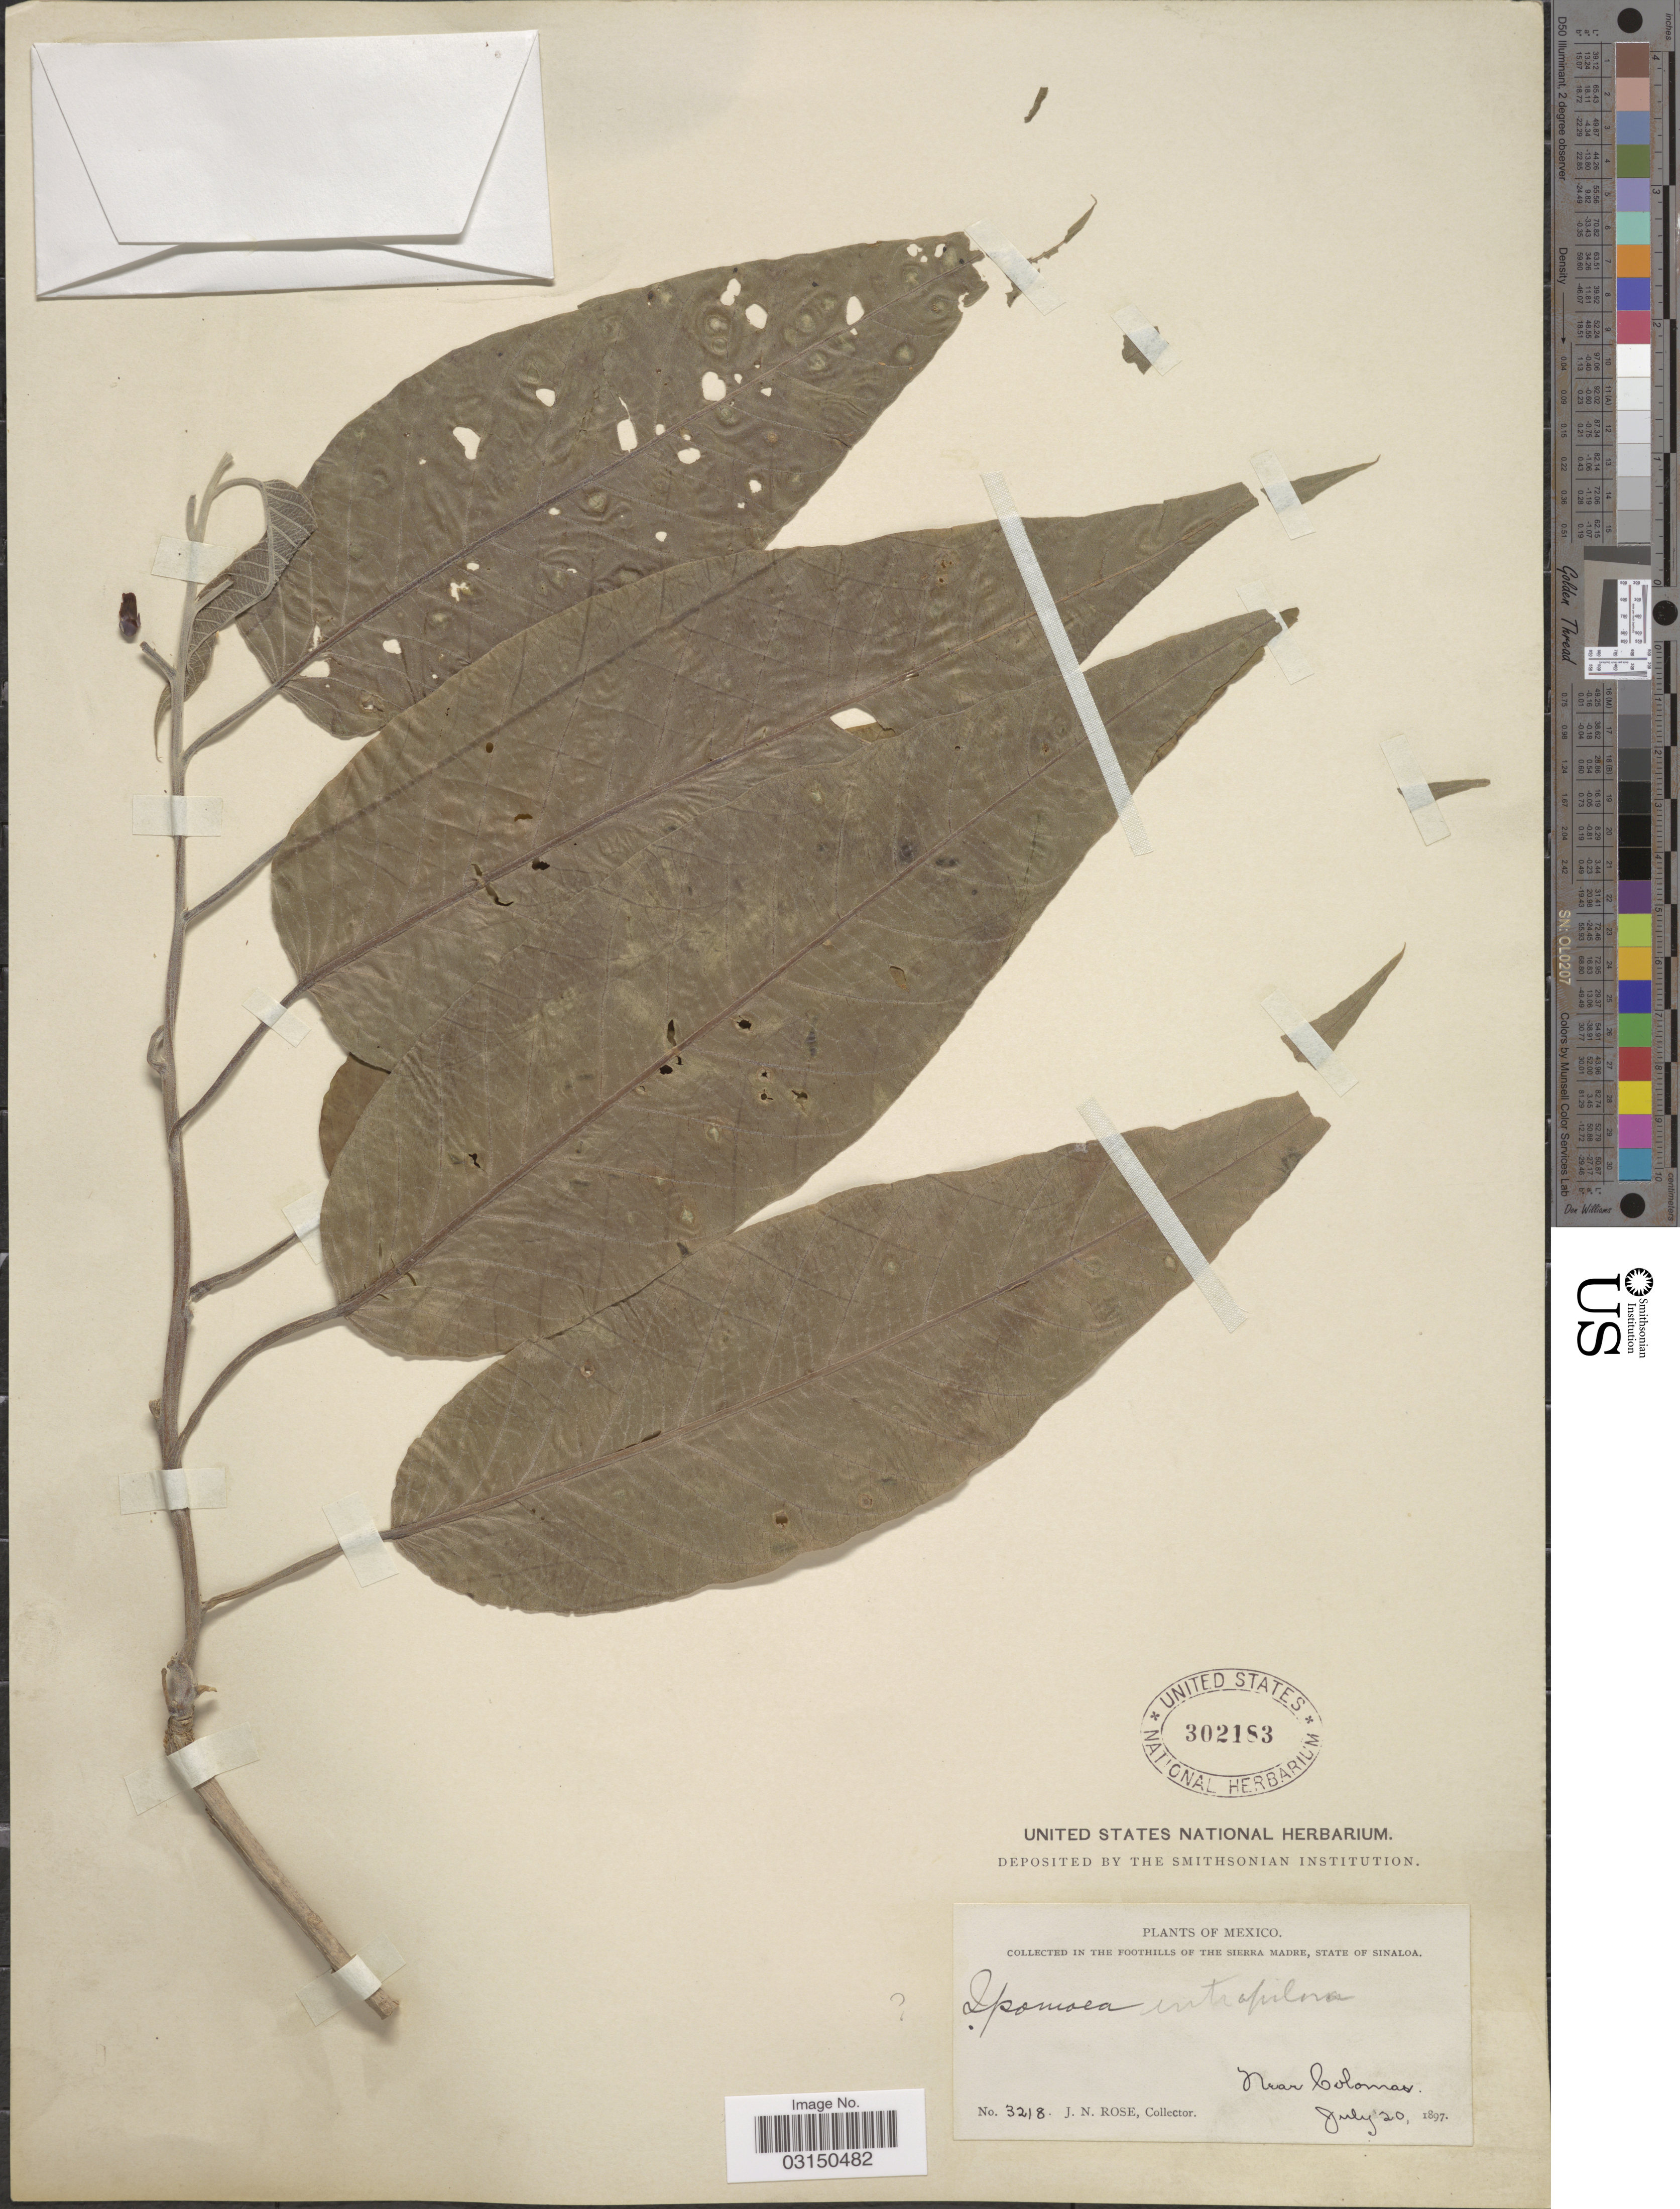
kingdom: Plantae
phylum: Tracheophyta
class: Magnoliopsida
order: Solanales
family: Convolvulaceae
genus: Ipomoea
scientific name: Ipomoea intrapilosa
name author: Rose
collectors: J. N. Rose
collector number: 3218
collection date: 1897-07-20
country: Mexico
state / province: Sinaloa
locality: Collected in the Foothills of the Sierra Madre, State of Sinaloa. Near Colomas.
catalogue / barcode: US 302183